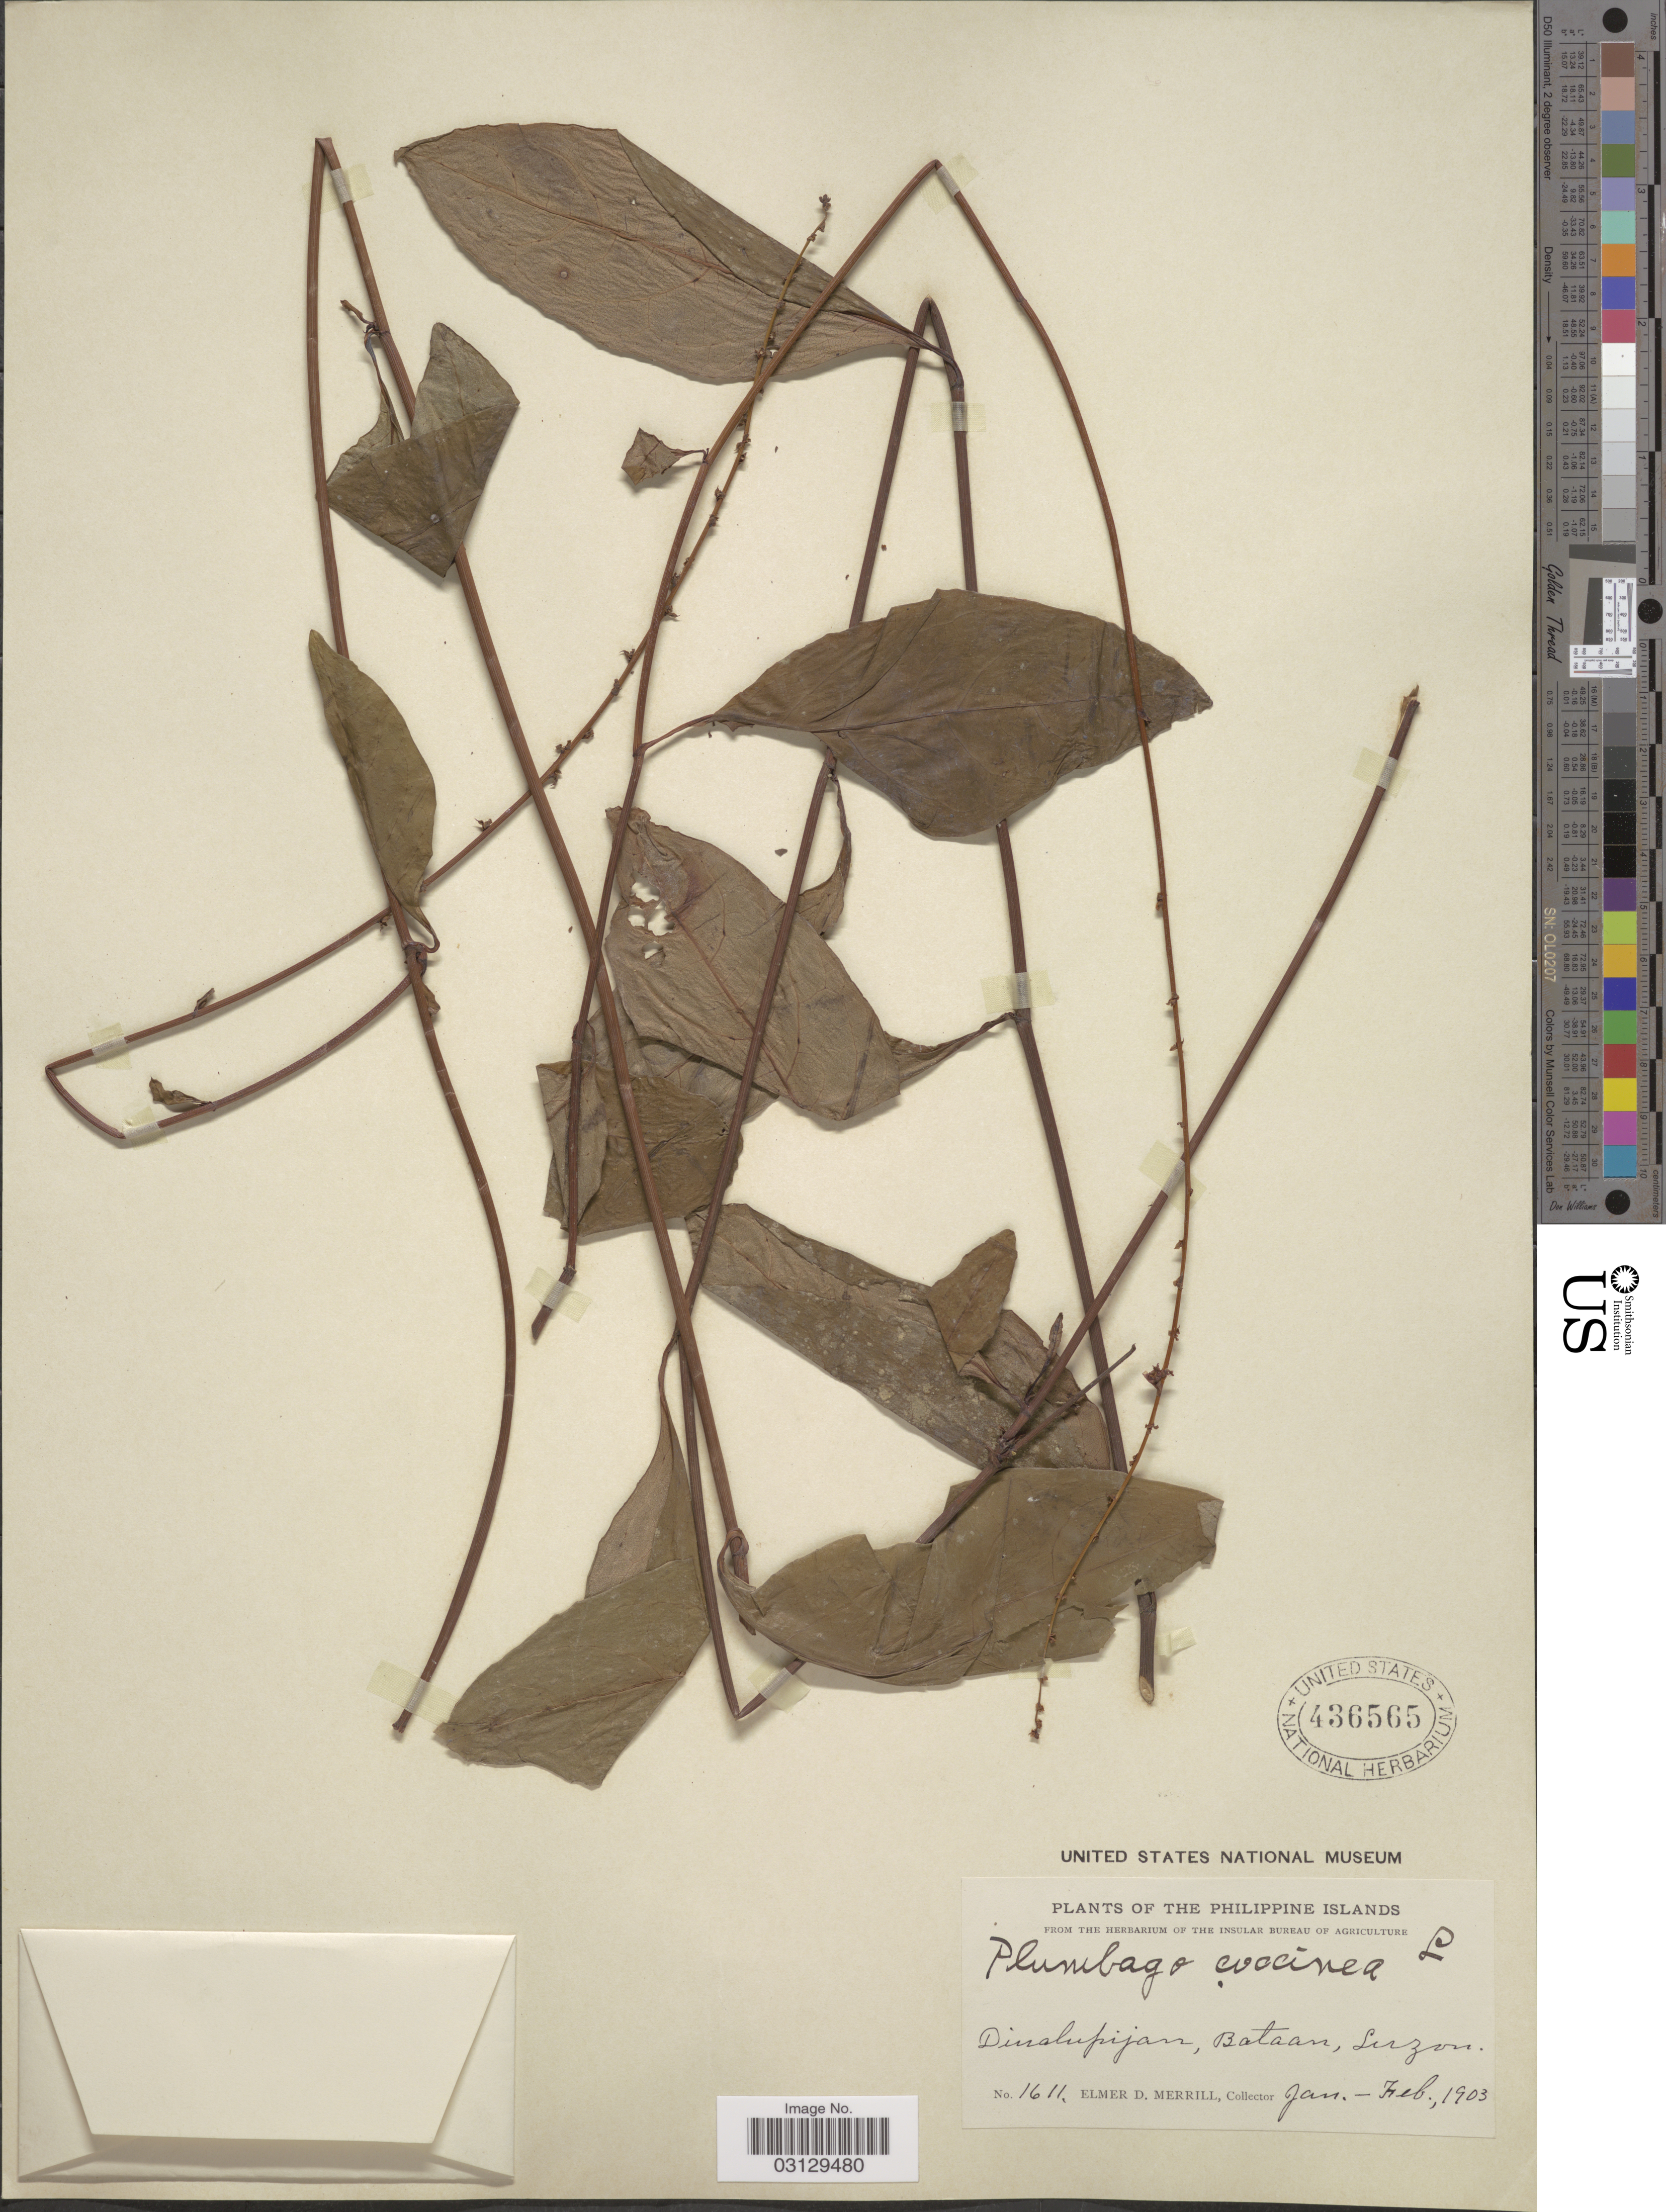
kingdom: Plantae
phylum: Tracheophyta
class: Magnoliopsida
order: Caryophyllales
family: Plumbaginaceae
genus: Plumbago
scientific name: Plumbago coccinea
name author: Salisb.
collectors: E. D. Merrill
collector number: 1611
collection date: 1903-01/1903-02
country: Philippines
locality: Dinalupijan, Bataan, Luzon.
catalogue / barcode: US 436565